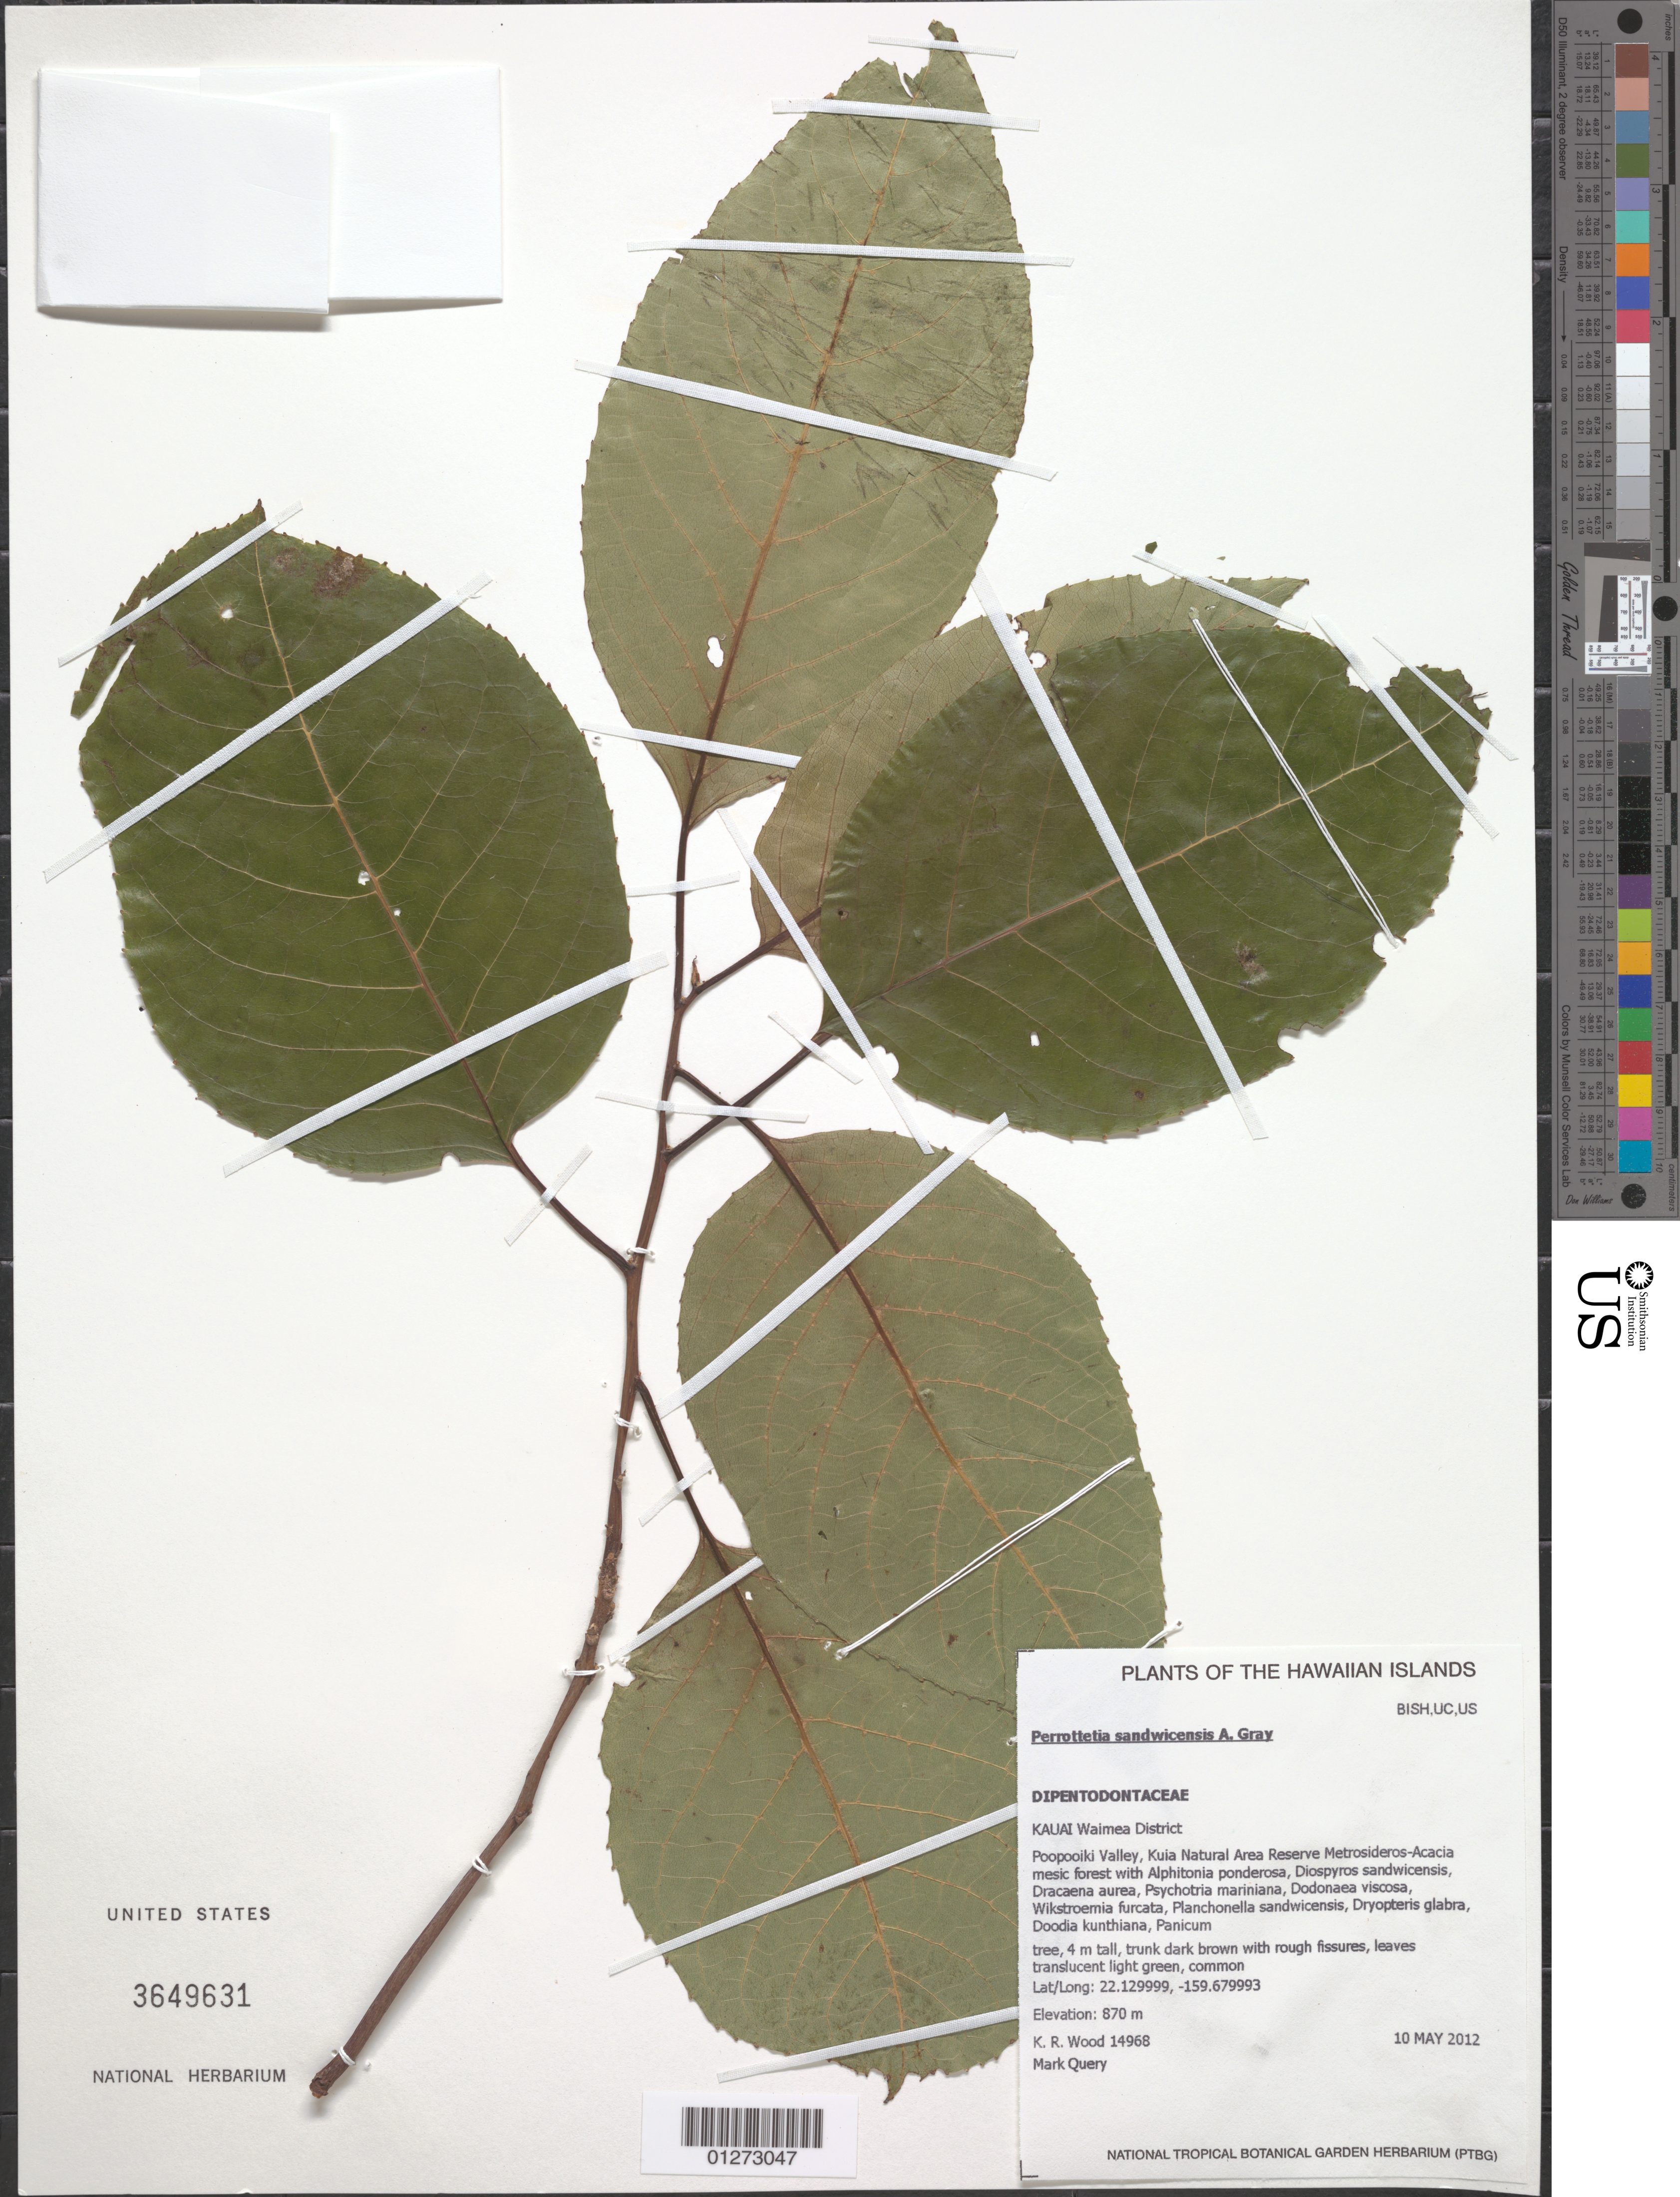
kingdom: Plantae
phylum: Tracheophyta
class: Magnoliopsida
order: Huerteales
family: Dipentodontaceae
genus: Perrottetia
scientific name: Perrottetia sandwicensis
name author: A. Gray in Wilkes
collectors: K. R. Wood & M. Query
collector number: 14968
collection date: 2012-05-10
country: United States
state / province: Hawaii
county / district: Kauai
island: Kaua'i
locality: Waimea District, Poopooiki Valley, Kuia Natural Area Reserve.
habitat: Mesic forest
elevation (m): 870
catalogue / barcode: US 3649631